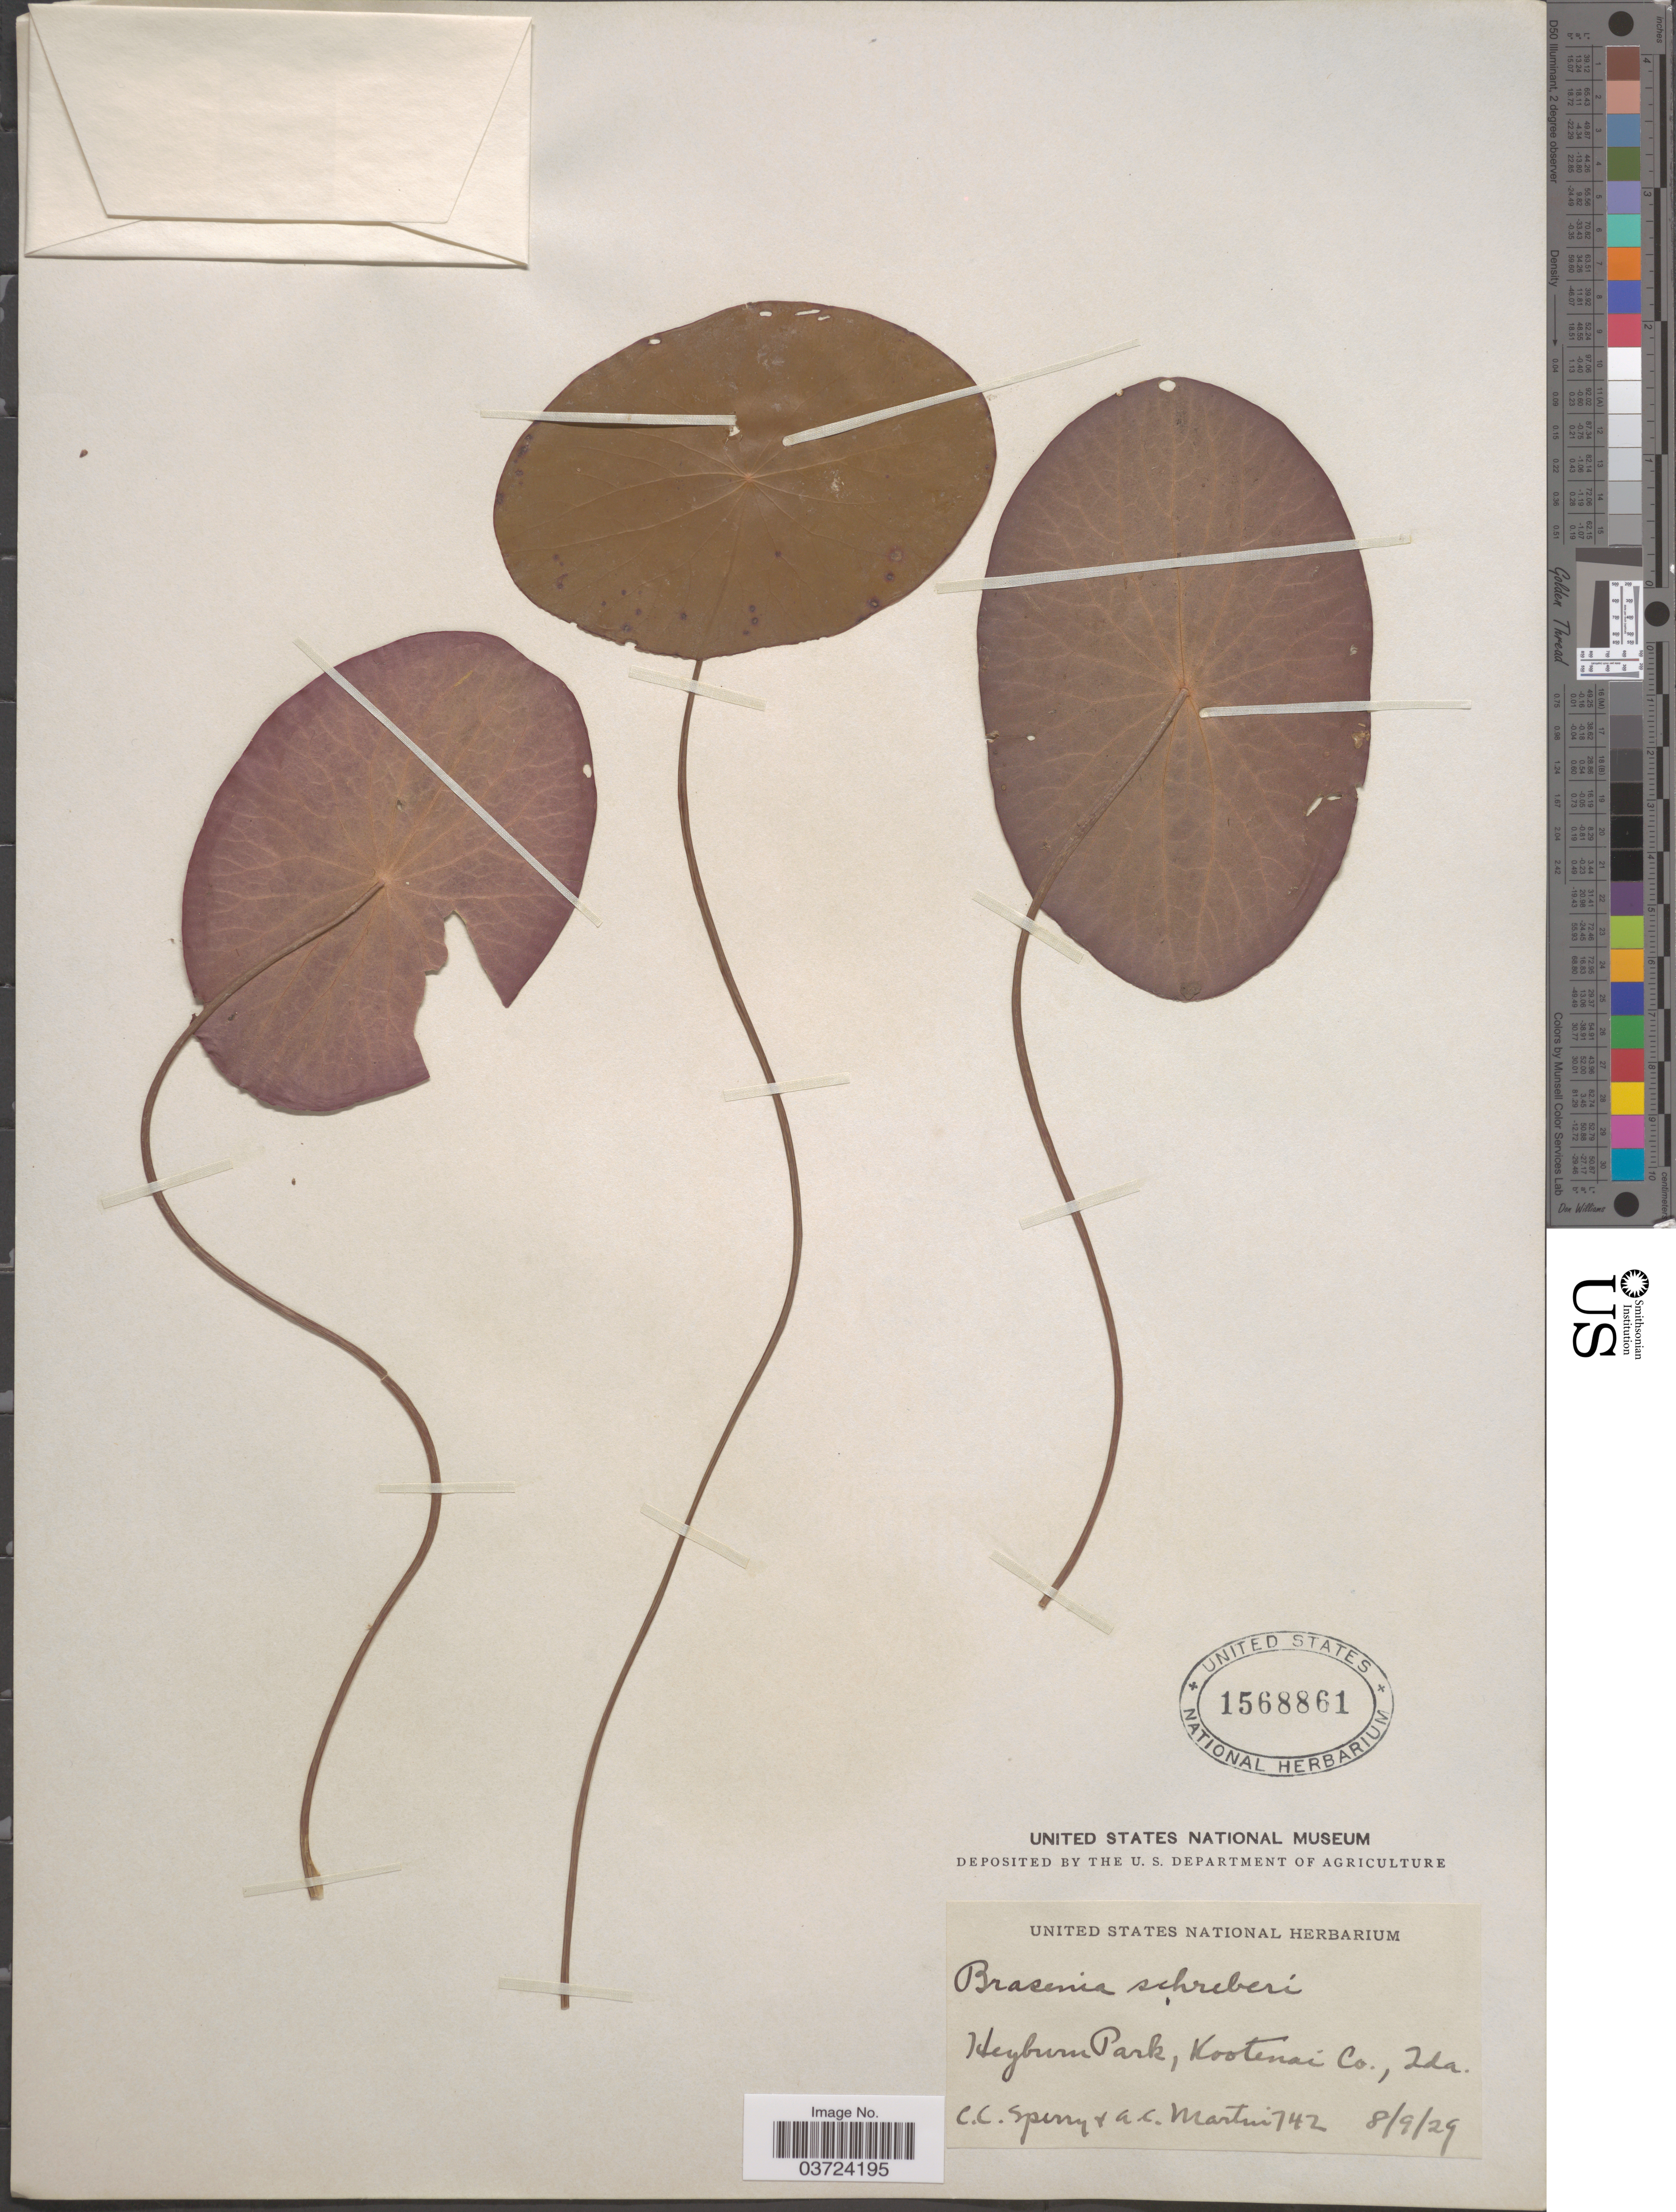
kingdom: Plantae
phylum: Tracheophyta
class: Magnoliopsida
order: Nymphaeales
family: Cabombaceae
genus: Brasenia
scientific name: Brasenia schreberi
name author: J.F. Gmel.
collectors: C. C. Sperry & A. C. Martin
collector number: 742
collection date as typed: Transcribed d/m/y: 8/9/29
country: United States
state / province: Idaho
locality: Heyburn Park, Kootenai Co.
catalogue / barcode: US 1568861